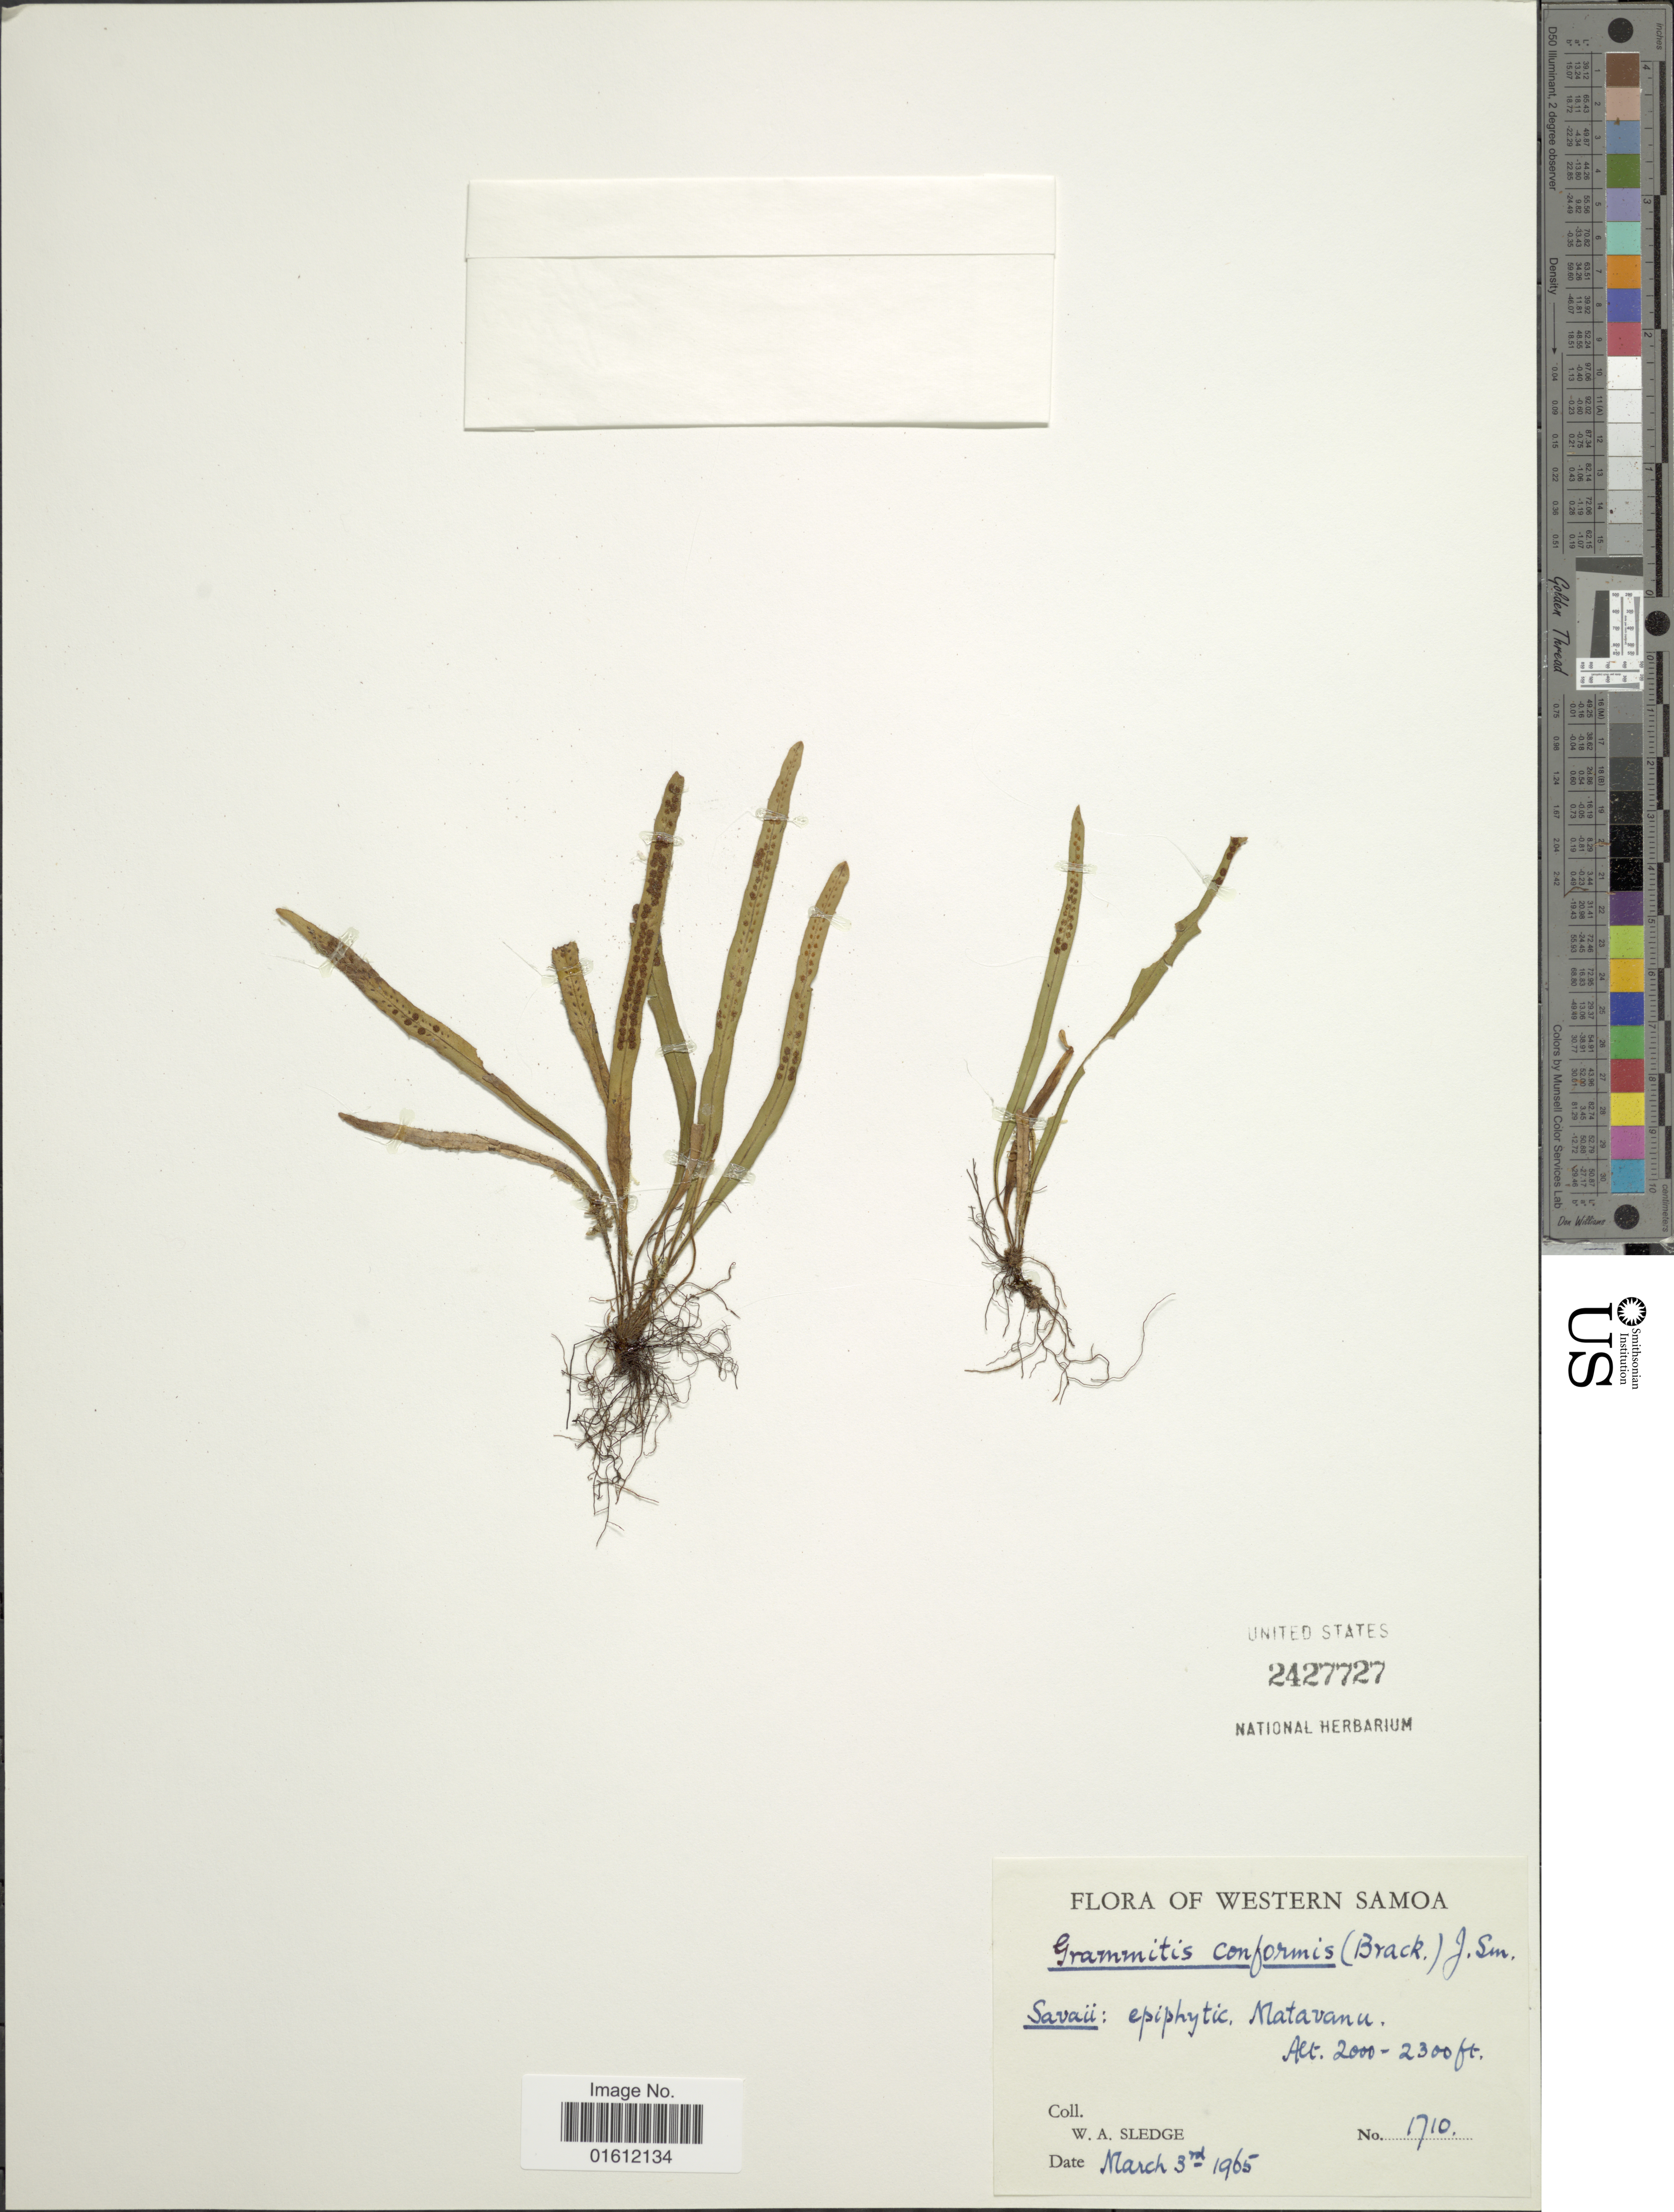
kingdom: Plantae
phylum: Tracheophyta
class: Polypodiopsida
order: Polypodiales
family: Polypodiaceae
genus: Oreogrammitis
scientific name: Oreogrammitis conformis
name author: (Brack.) Parris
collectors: W. A. Sledge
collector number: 1710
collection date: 1965-03-03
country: Samoa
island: Savai'i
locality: Savaii, epiphytic Matavanu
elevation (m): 610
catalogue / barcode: US 2427727